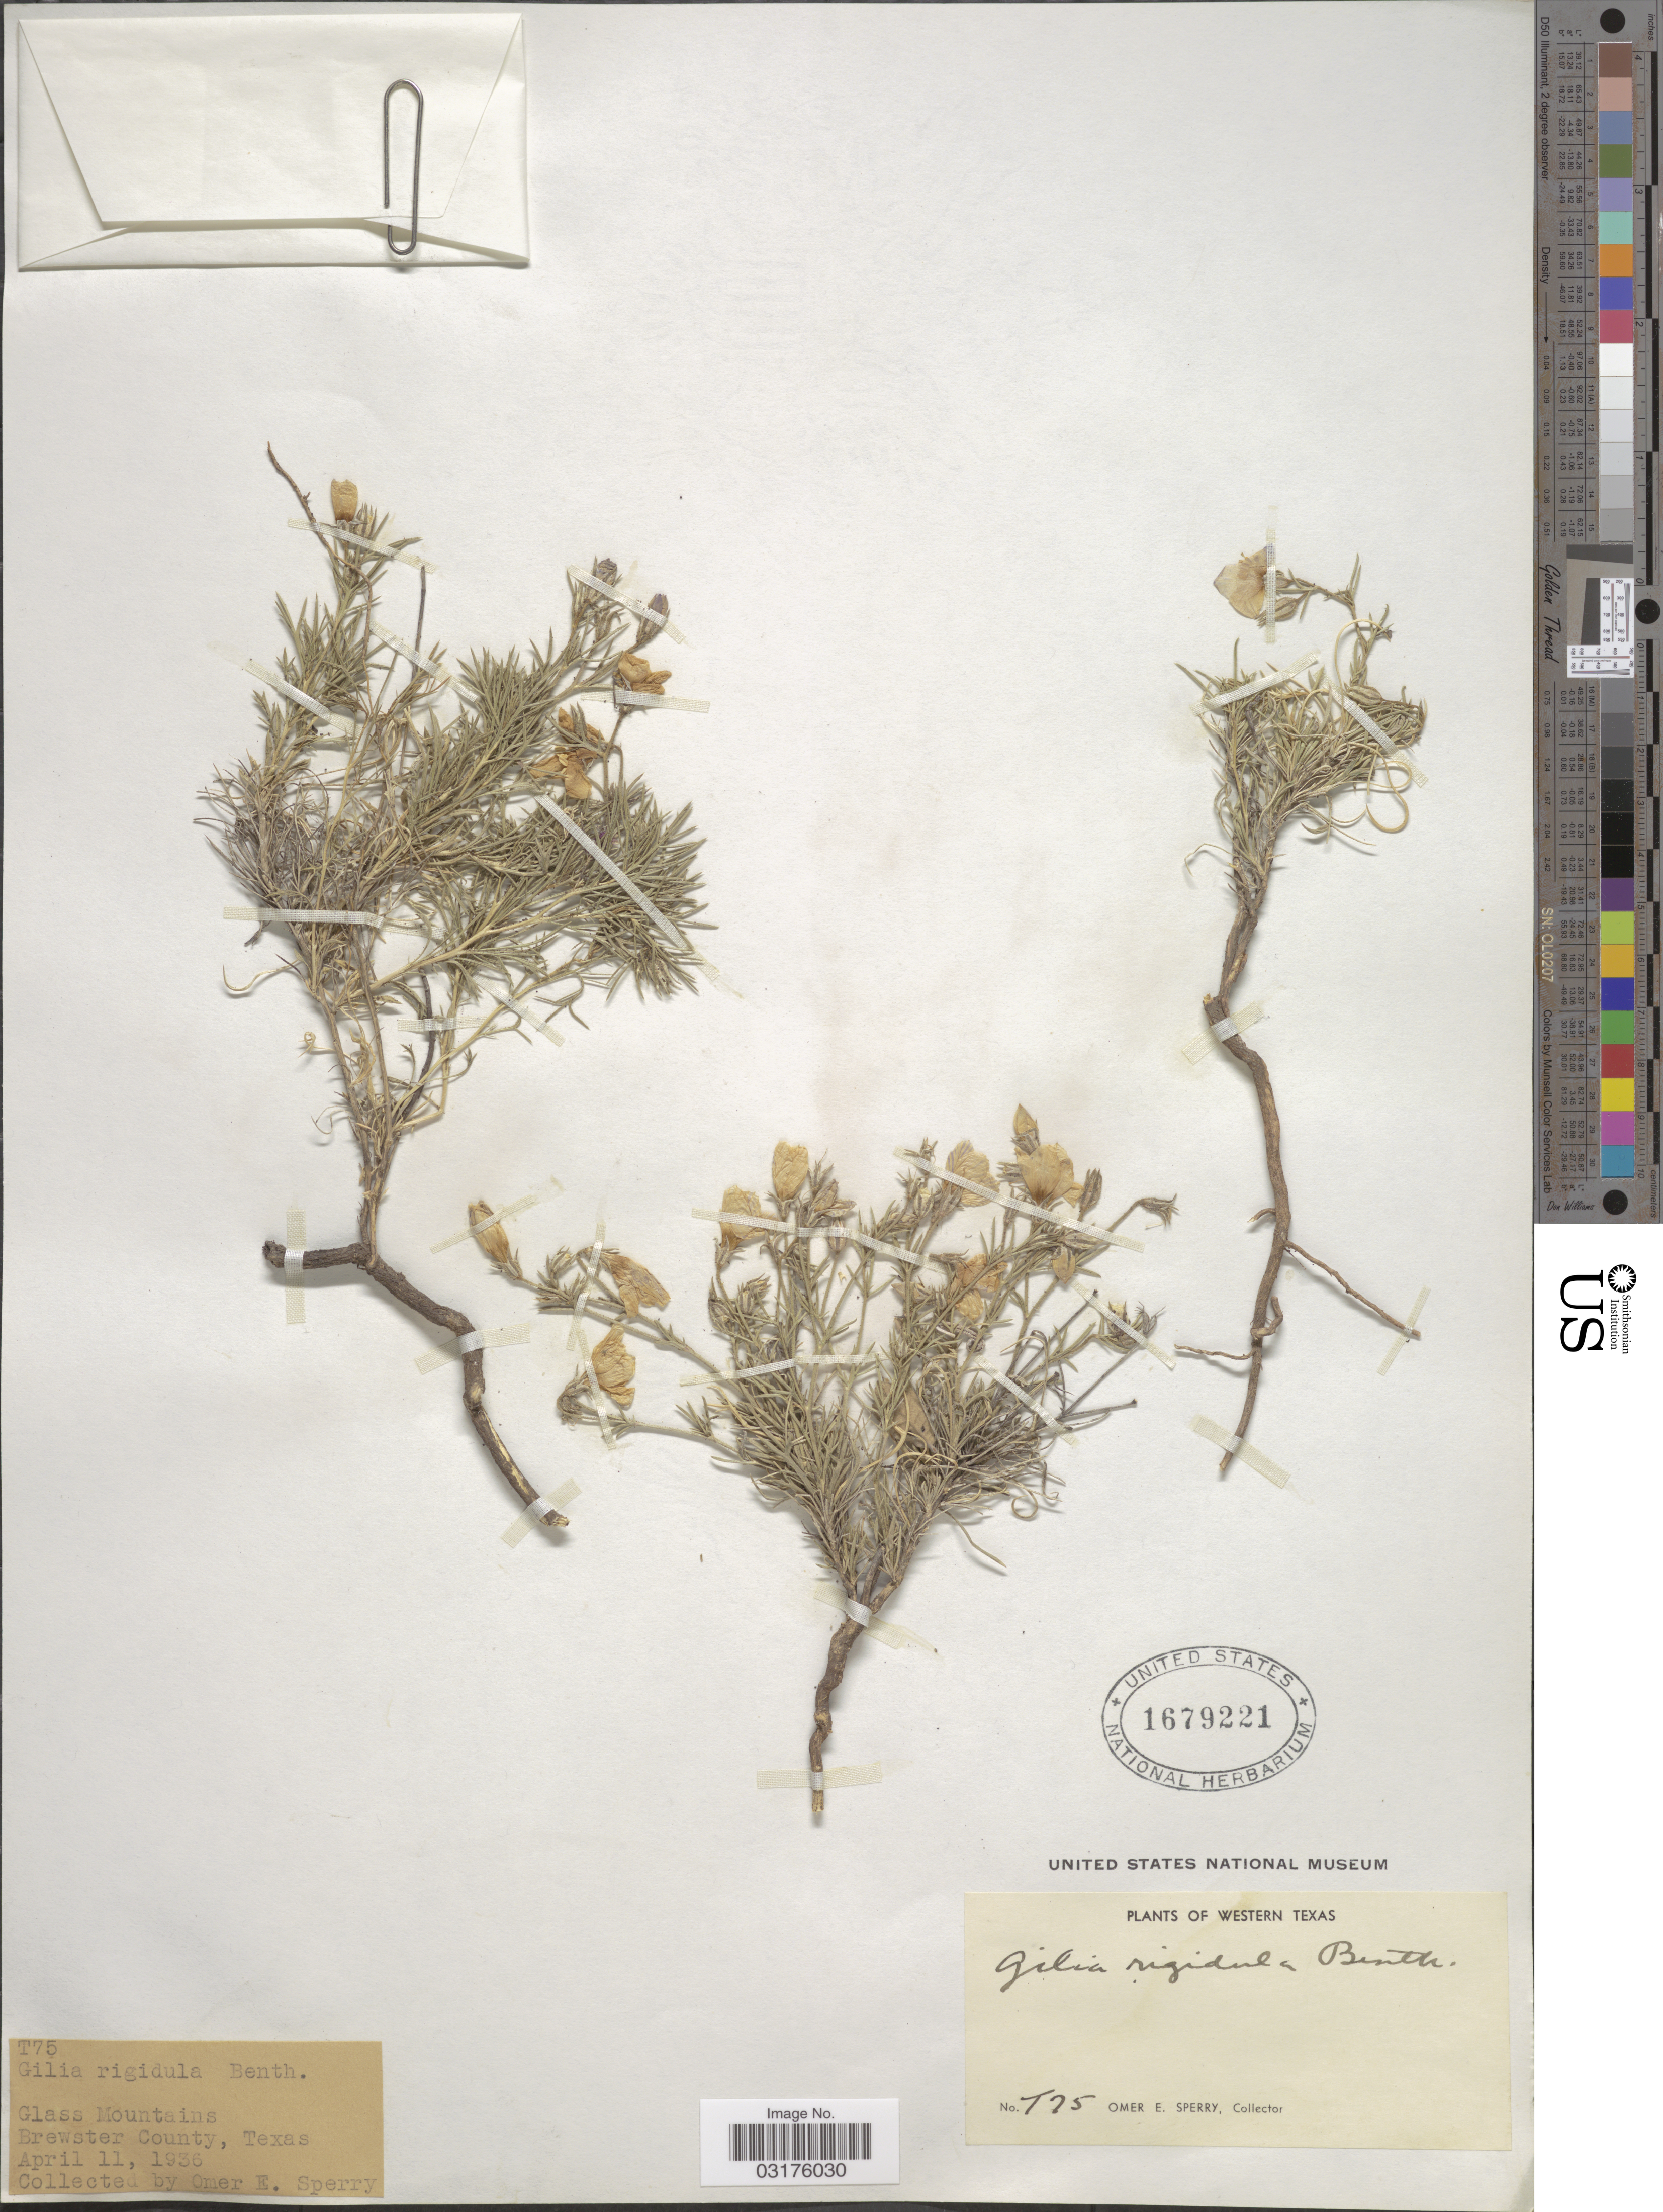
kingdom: Plantae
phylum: Tracheophyta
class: Magnoliopsida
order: Ericales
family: Polemoniaceae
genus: Giliastrum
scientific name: Giliastrum rigidulum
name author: (Benth.) Rydb.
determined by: Strong, Mark T., (BOT), Smithsonian Institution - National Museum of Natural History (UNITED STATES)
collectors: O. E. Sperry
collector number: T75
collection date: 1936-04-11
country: United States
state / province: Texas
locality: Western Texas, Glass Mountains, Brewster County.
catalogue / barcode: US 1679221